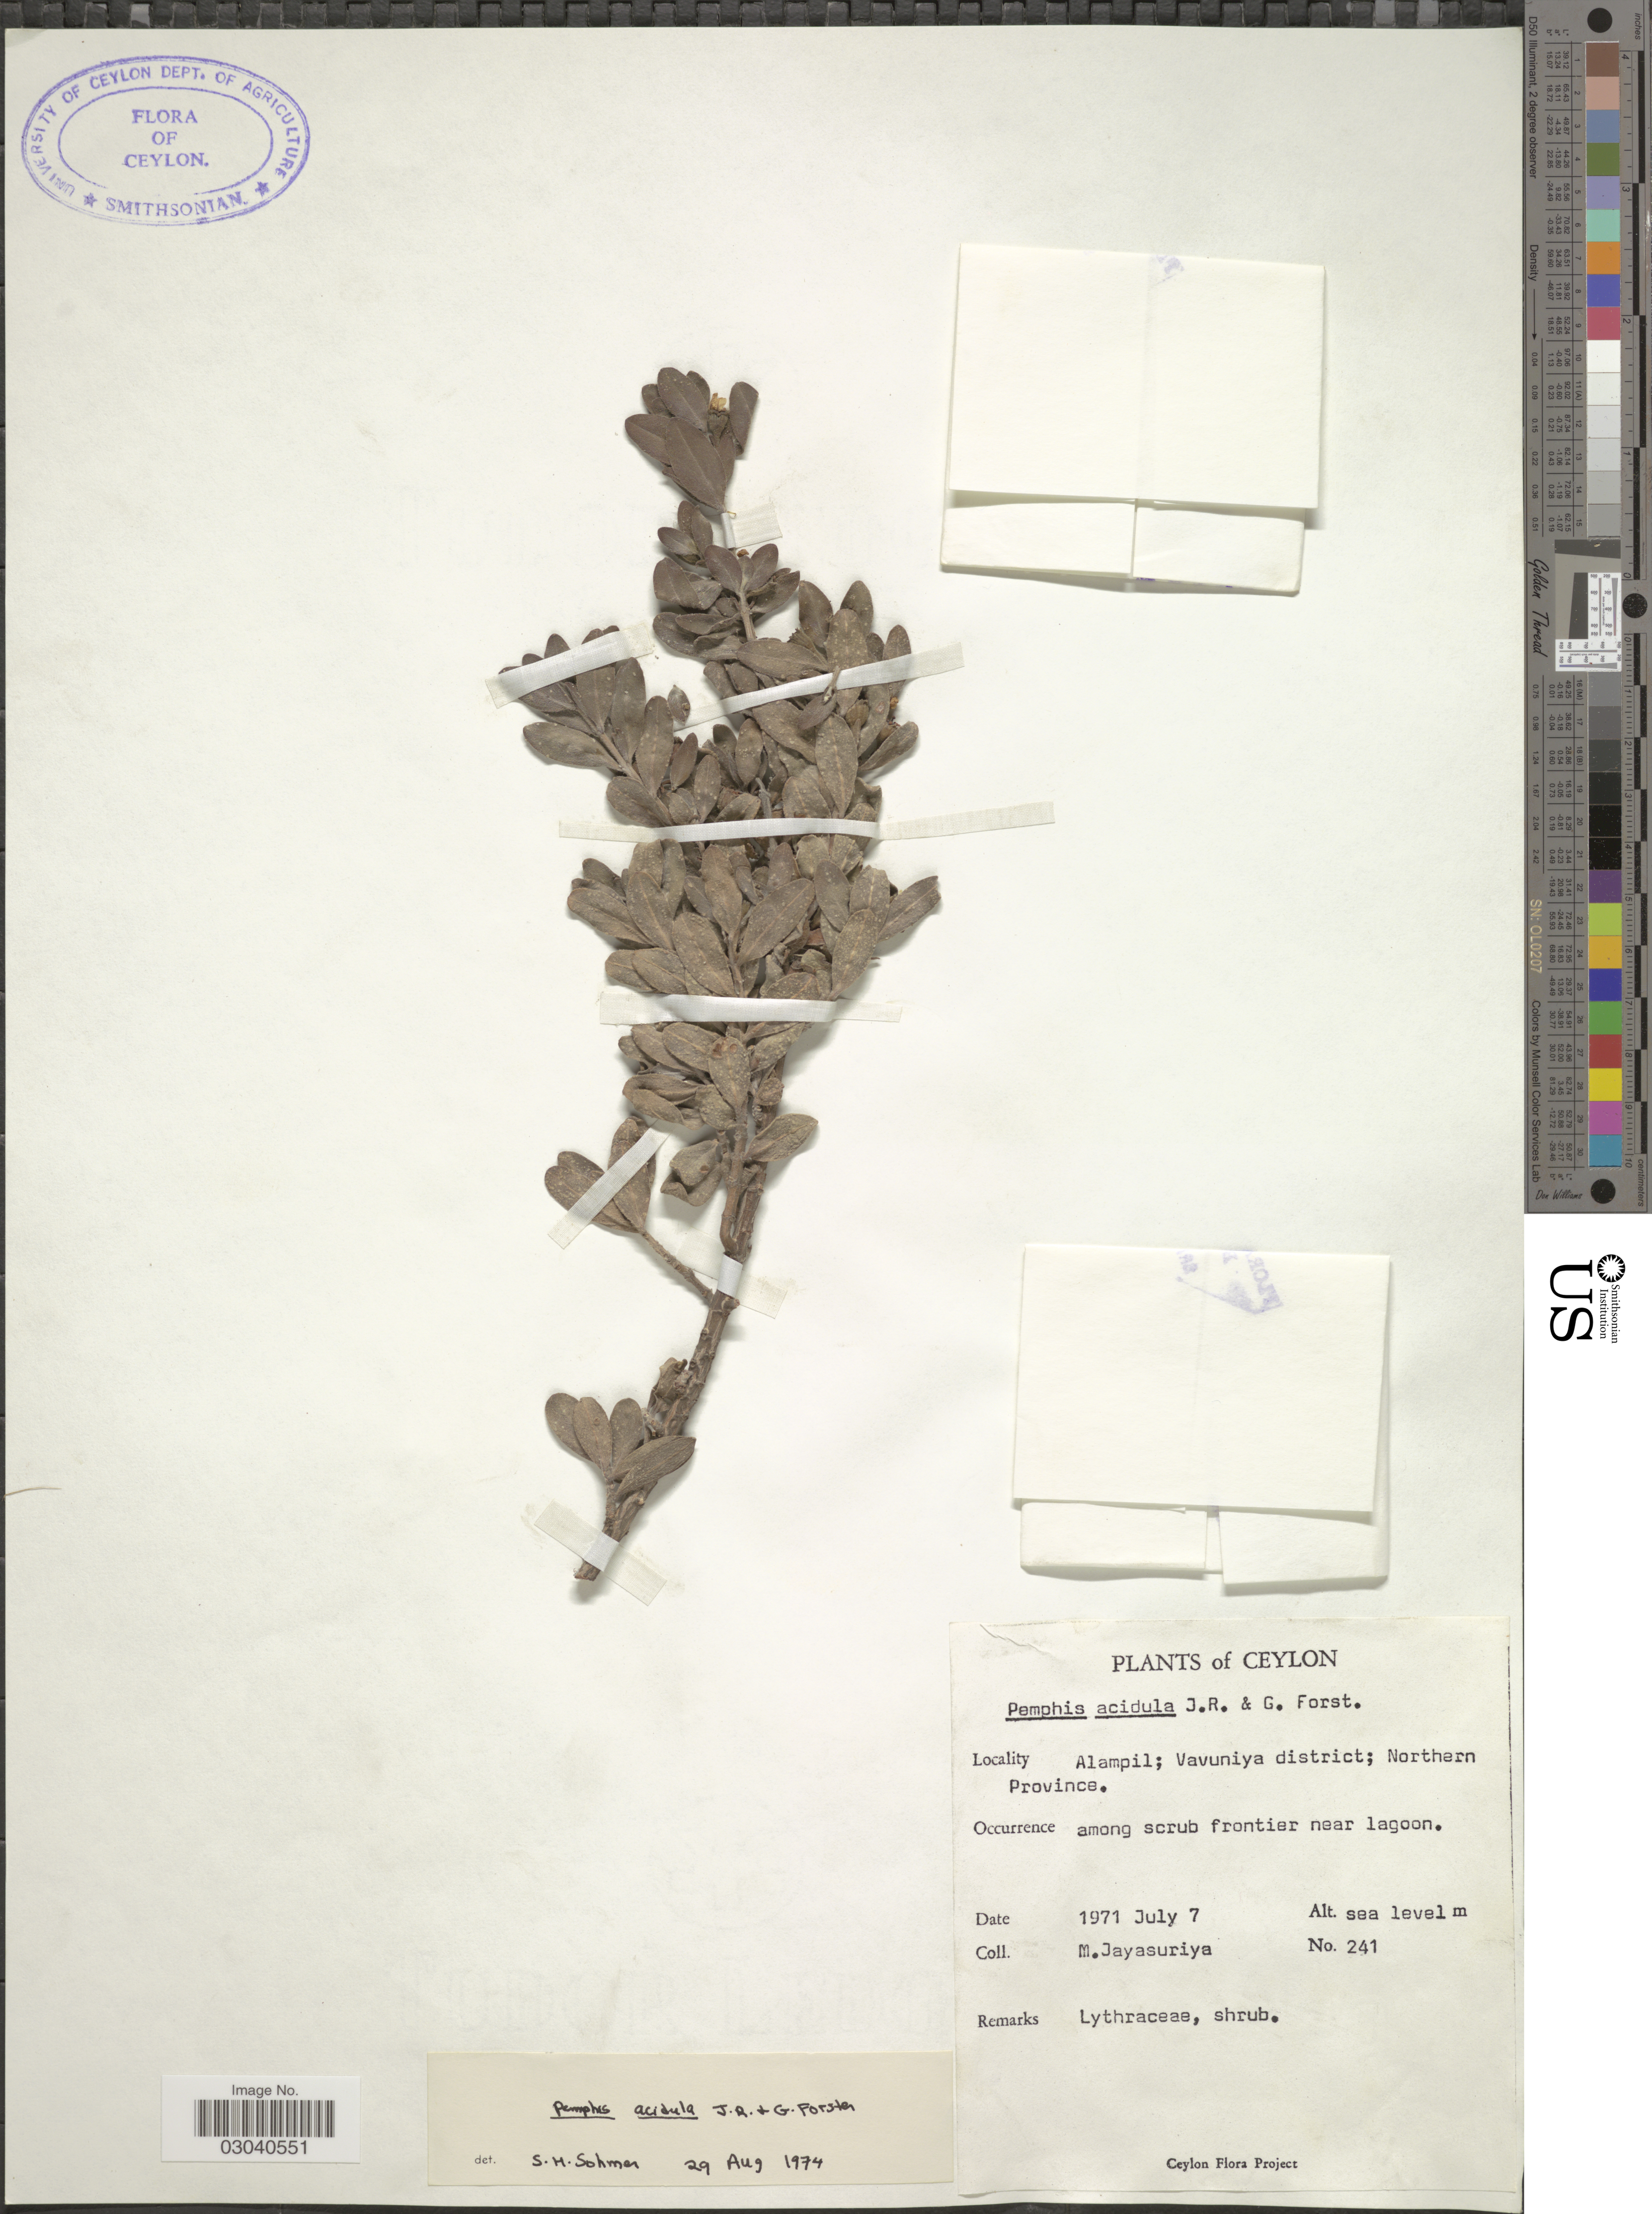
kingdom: Plantae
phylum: Tracheophyta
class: Magnoliopsida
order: Myrtales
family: Lythraceae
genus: Pemphis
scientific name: Pemphis acidula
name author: J.R. Forst. & G. Forst.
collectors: M. Jayasuriya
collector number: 241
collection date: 1971-07-07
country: Sri Lanka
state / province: Northern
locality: Ceylon. Alampil; Vavuniya district. Among scrub frontier near lagoon.